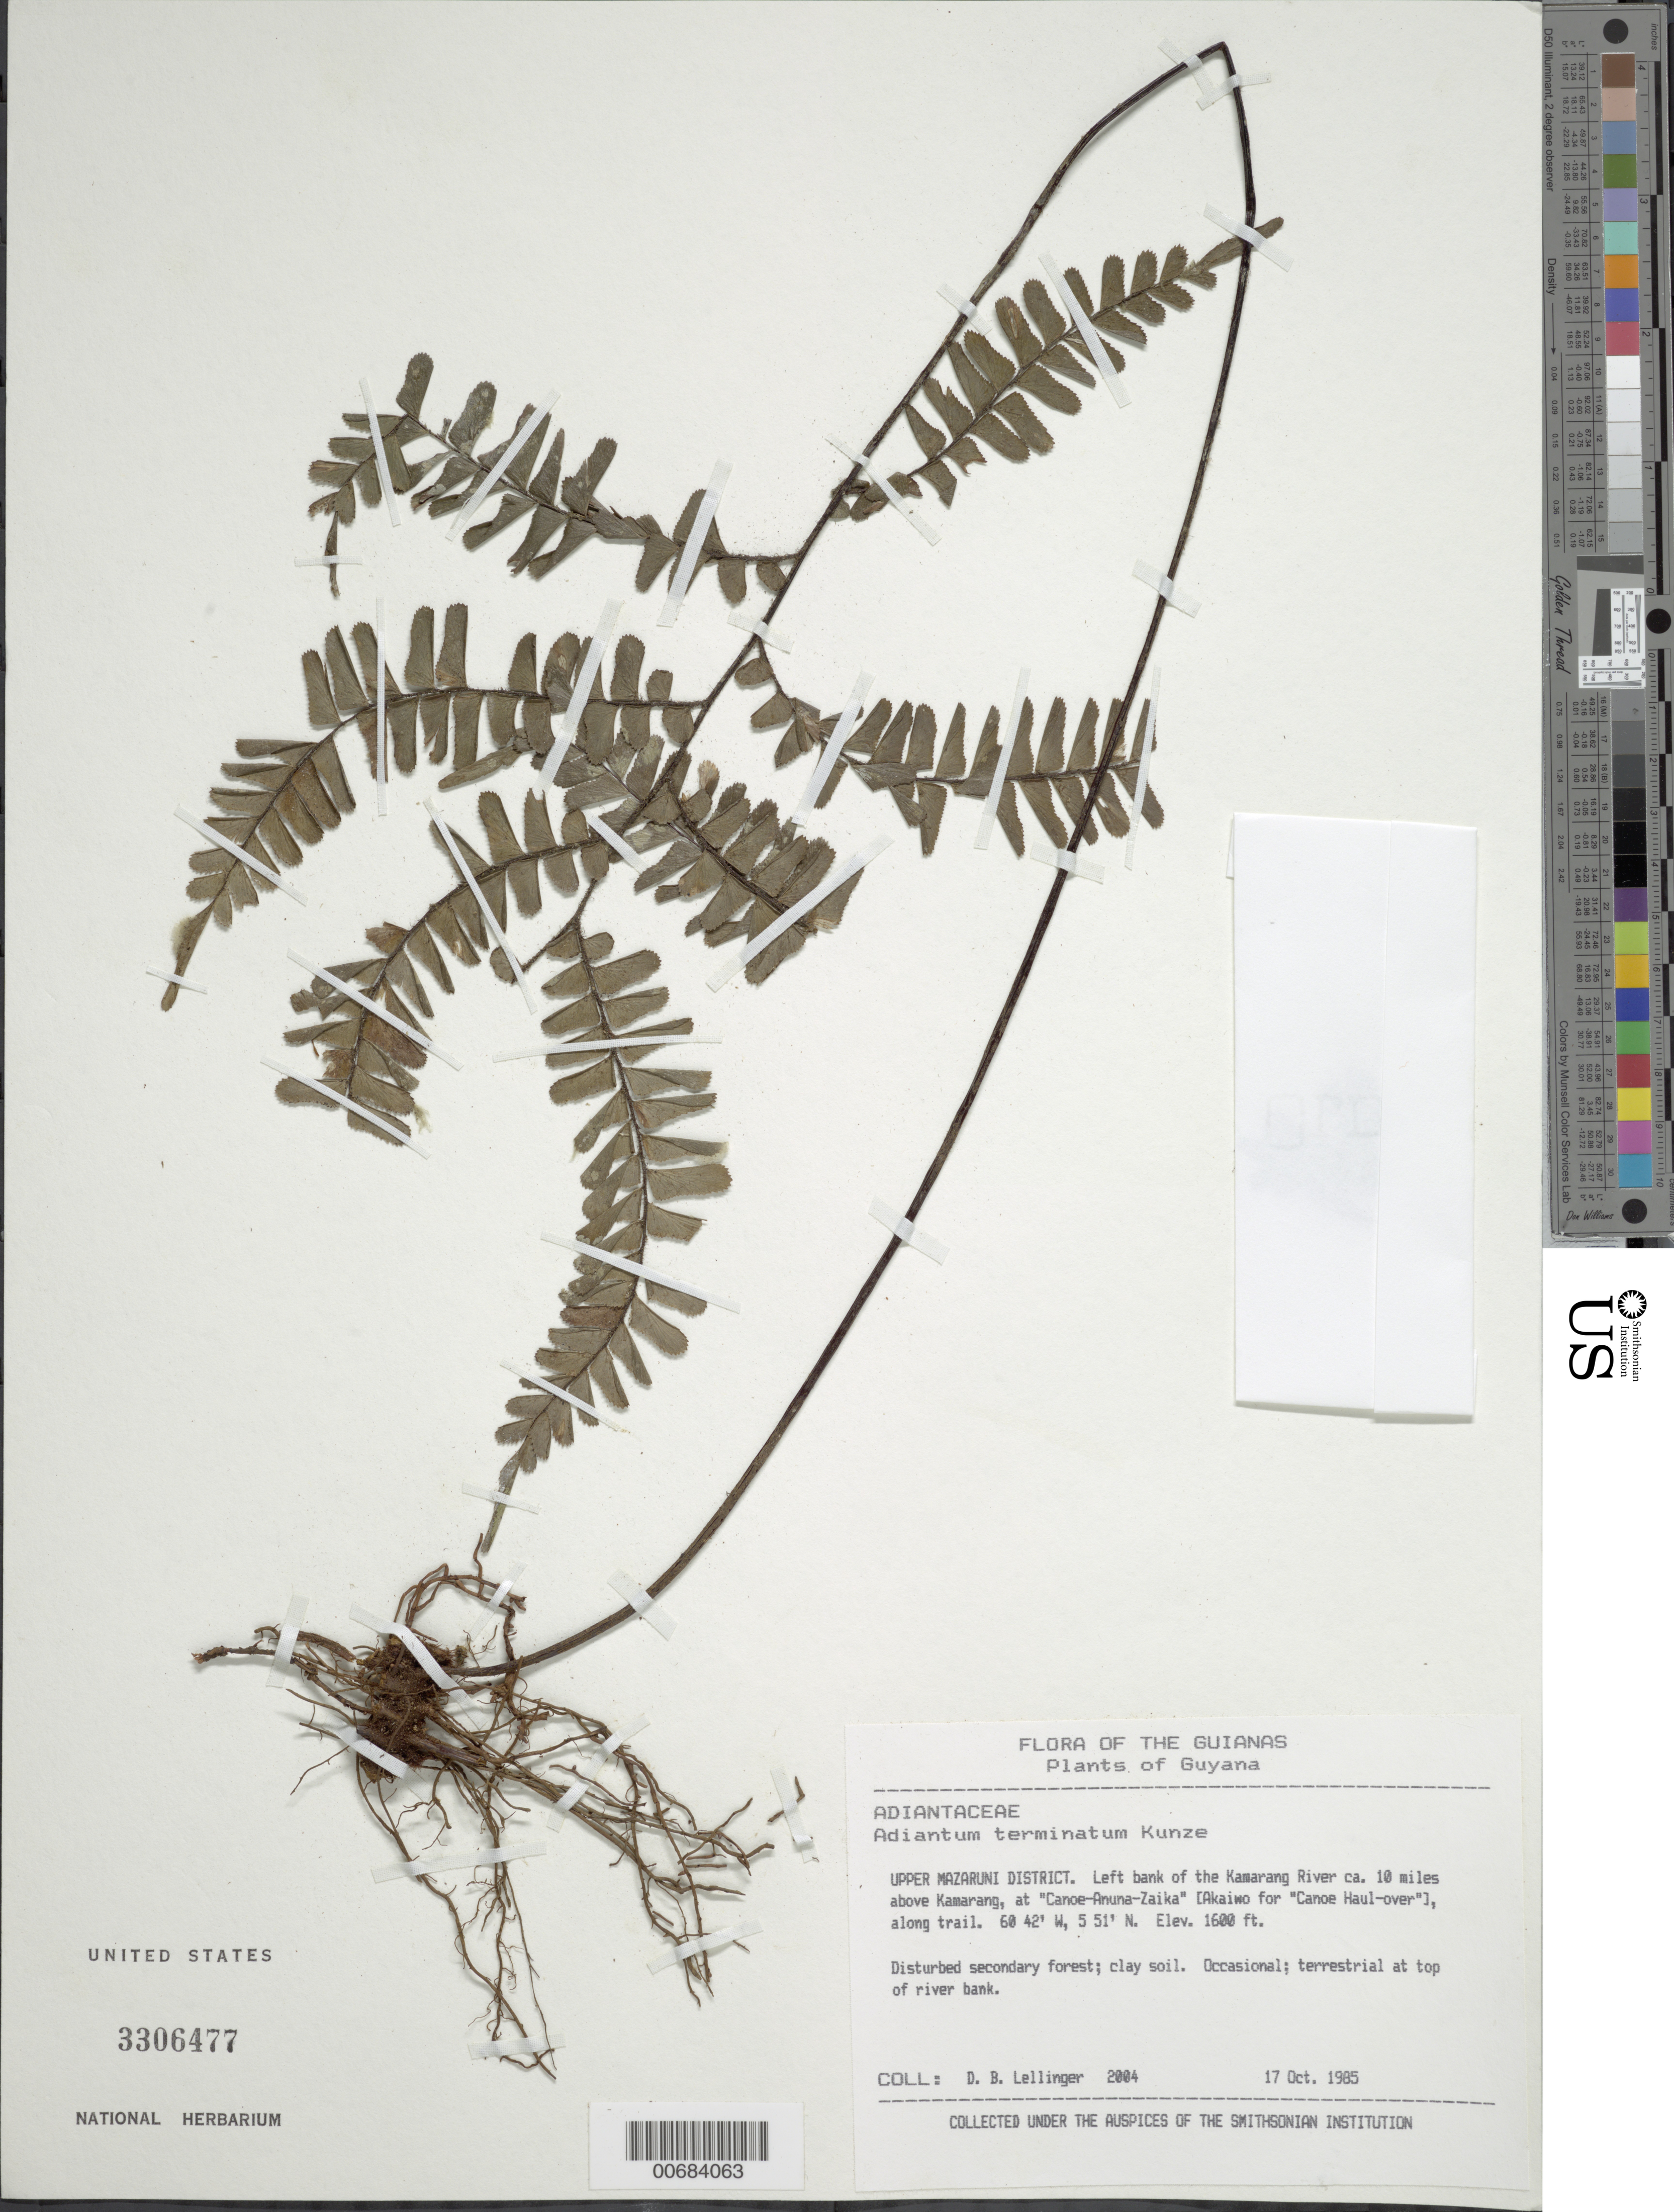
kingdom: Plantae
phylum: Tracheophyta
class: Polypodiopsida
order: Polypodiales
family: Pteridaceae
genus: Adiantum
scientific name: Adiantum terminatum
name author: Kunze ex Miq.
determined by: Lellinger, David B., (BOT), Smithsonian Institution - National Museum of Natural History (UNITED STATES)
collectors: D. B. Lellinger & H. Robinson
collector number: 2004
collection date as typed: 17 October 1985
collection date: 1985-10-17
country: Guyana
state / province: Cuyuni-Mazaruni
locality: Left bank Kamarang R. ca. 16 km above Kamarang, at "Canoe-Anuna-Zaika"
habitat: Disturbed secondary forest, clay soil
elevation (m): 480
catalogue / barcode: US 3306477